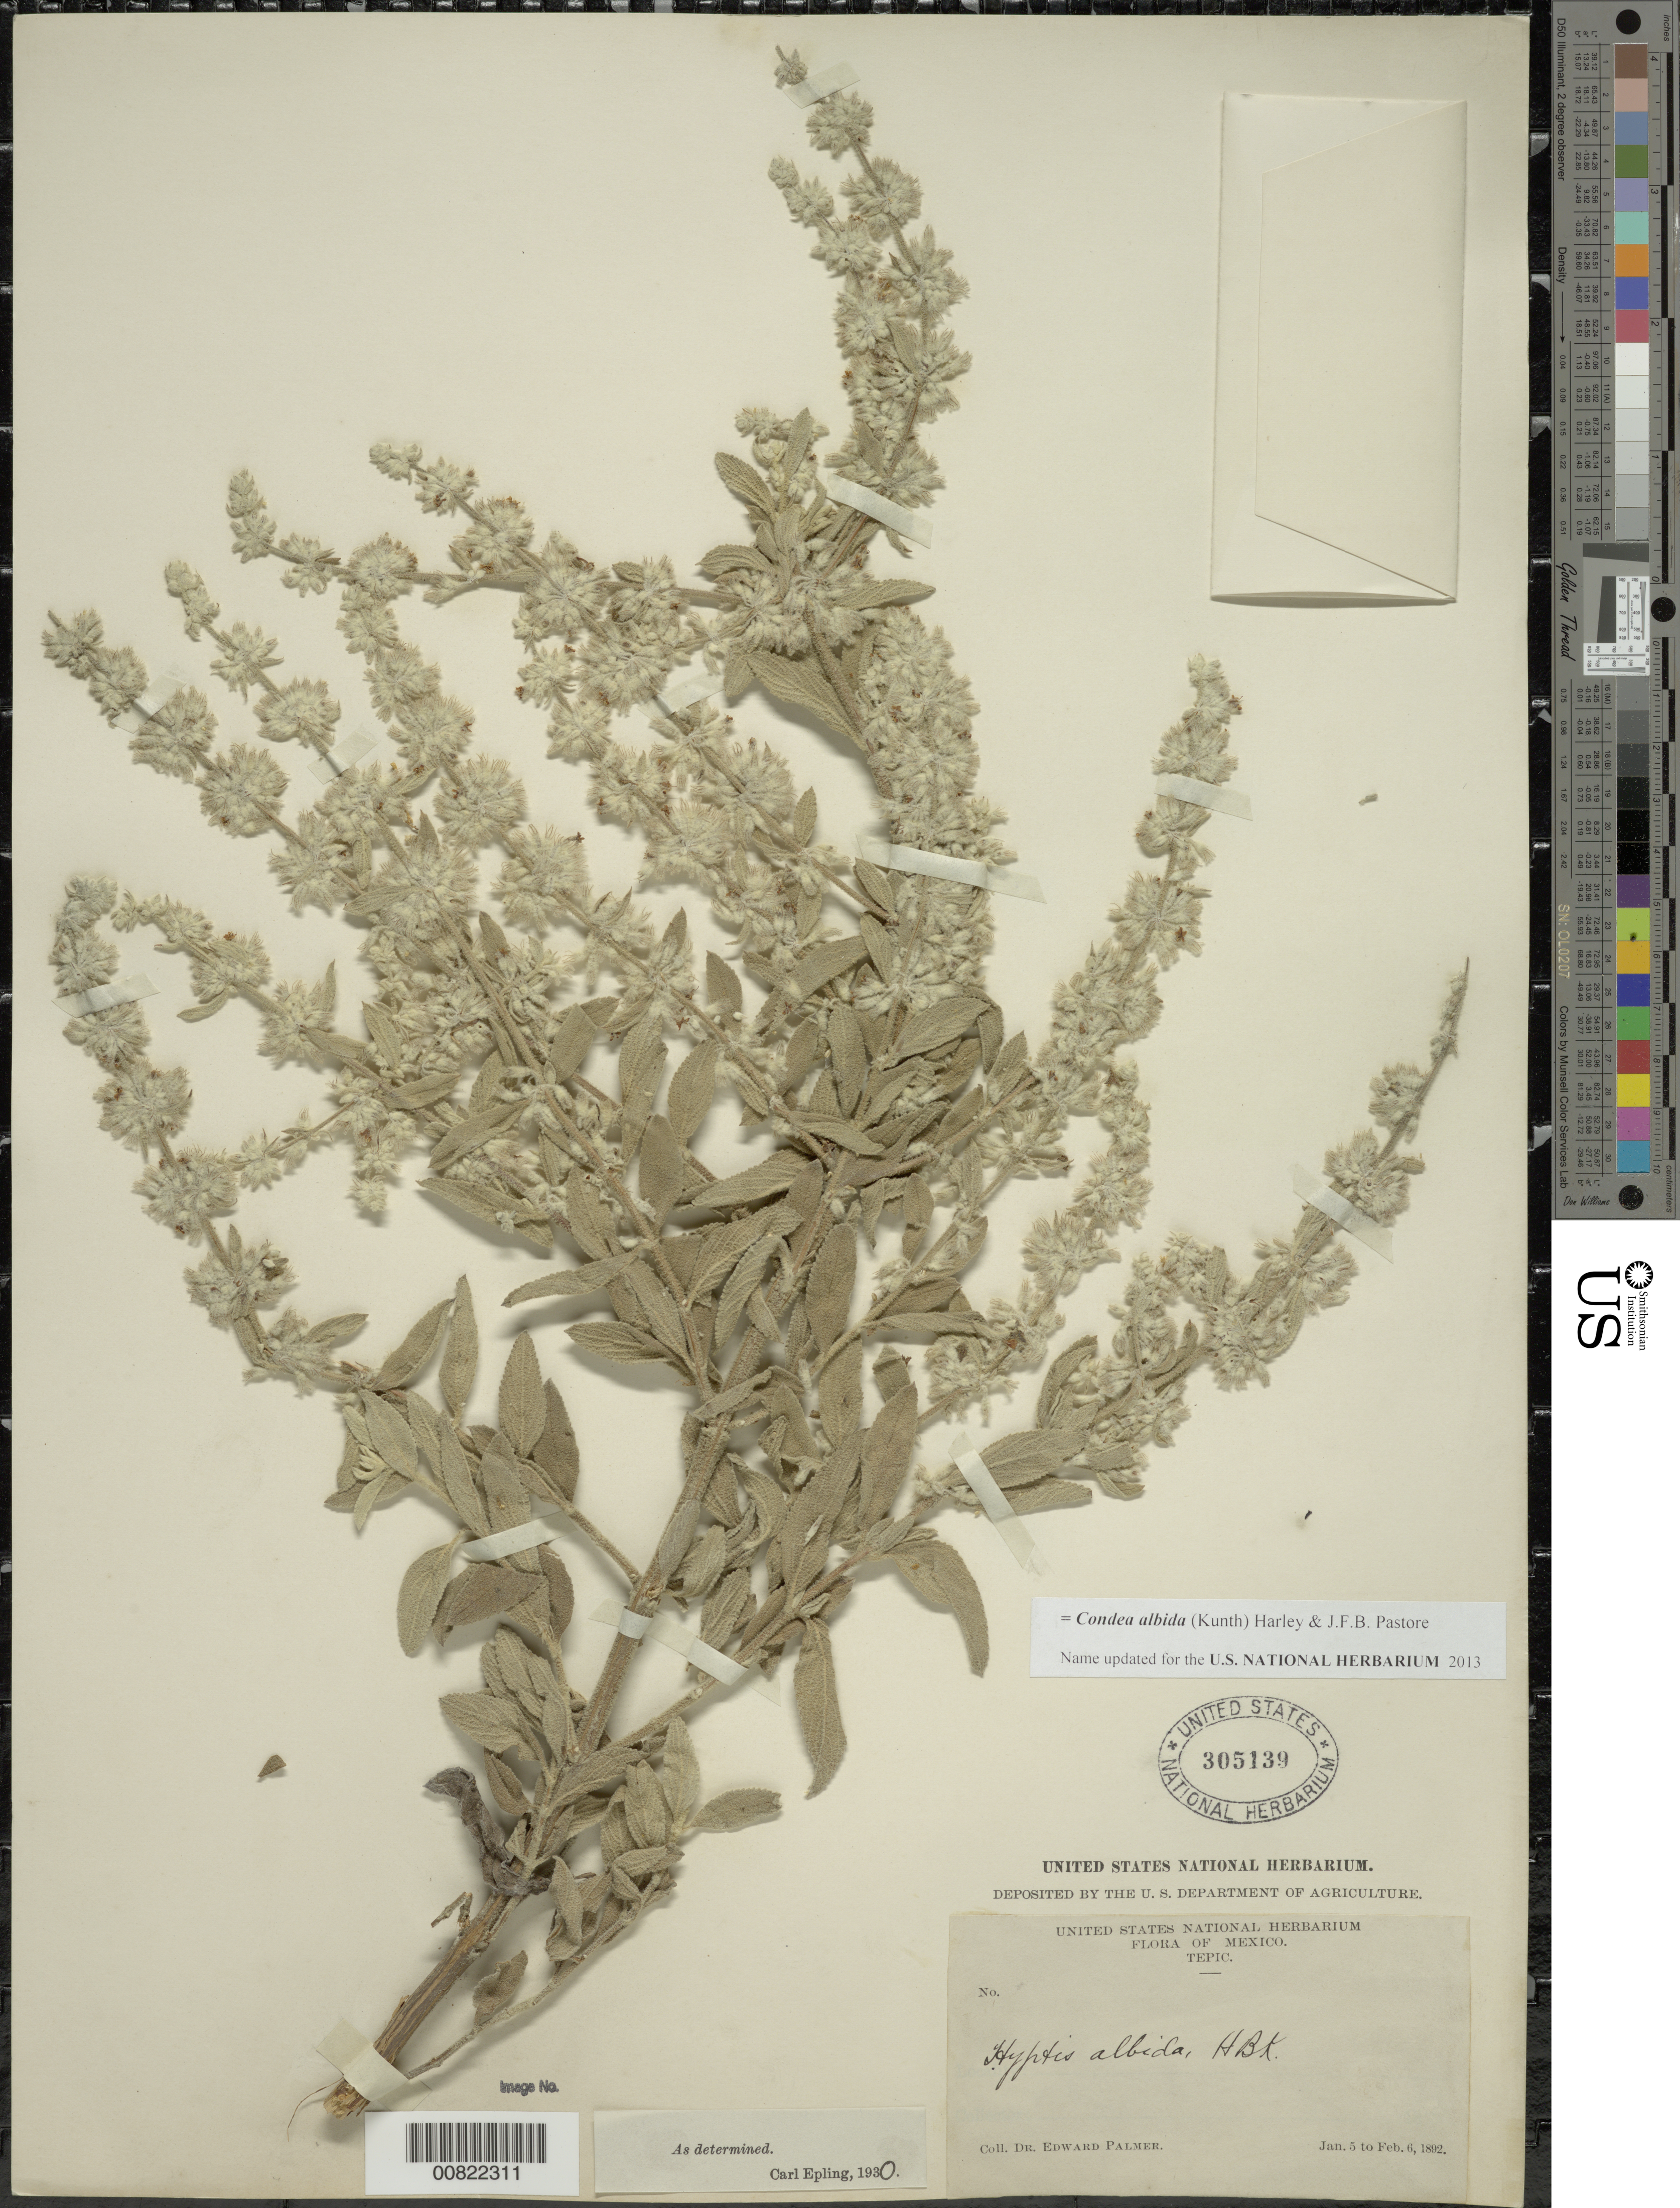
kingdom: Plantae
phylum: Tracheophyta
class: Magnoliopsida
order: Lamiales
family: Lamiaceae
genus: Condea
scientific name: Condea albida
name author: (Kunth) Harley & J.F.B. Pastore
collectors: E. Palmer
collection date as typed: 05 Jan 1892 to 06 Feb 1892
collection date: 1892-01-05/1892-02-06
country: Mexico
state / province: Nayarit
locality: Tepic, Nayarit.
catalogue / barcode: US 305139